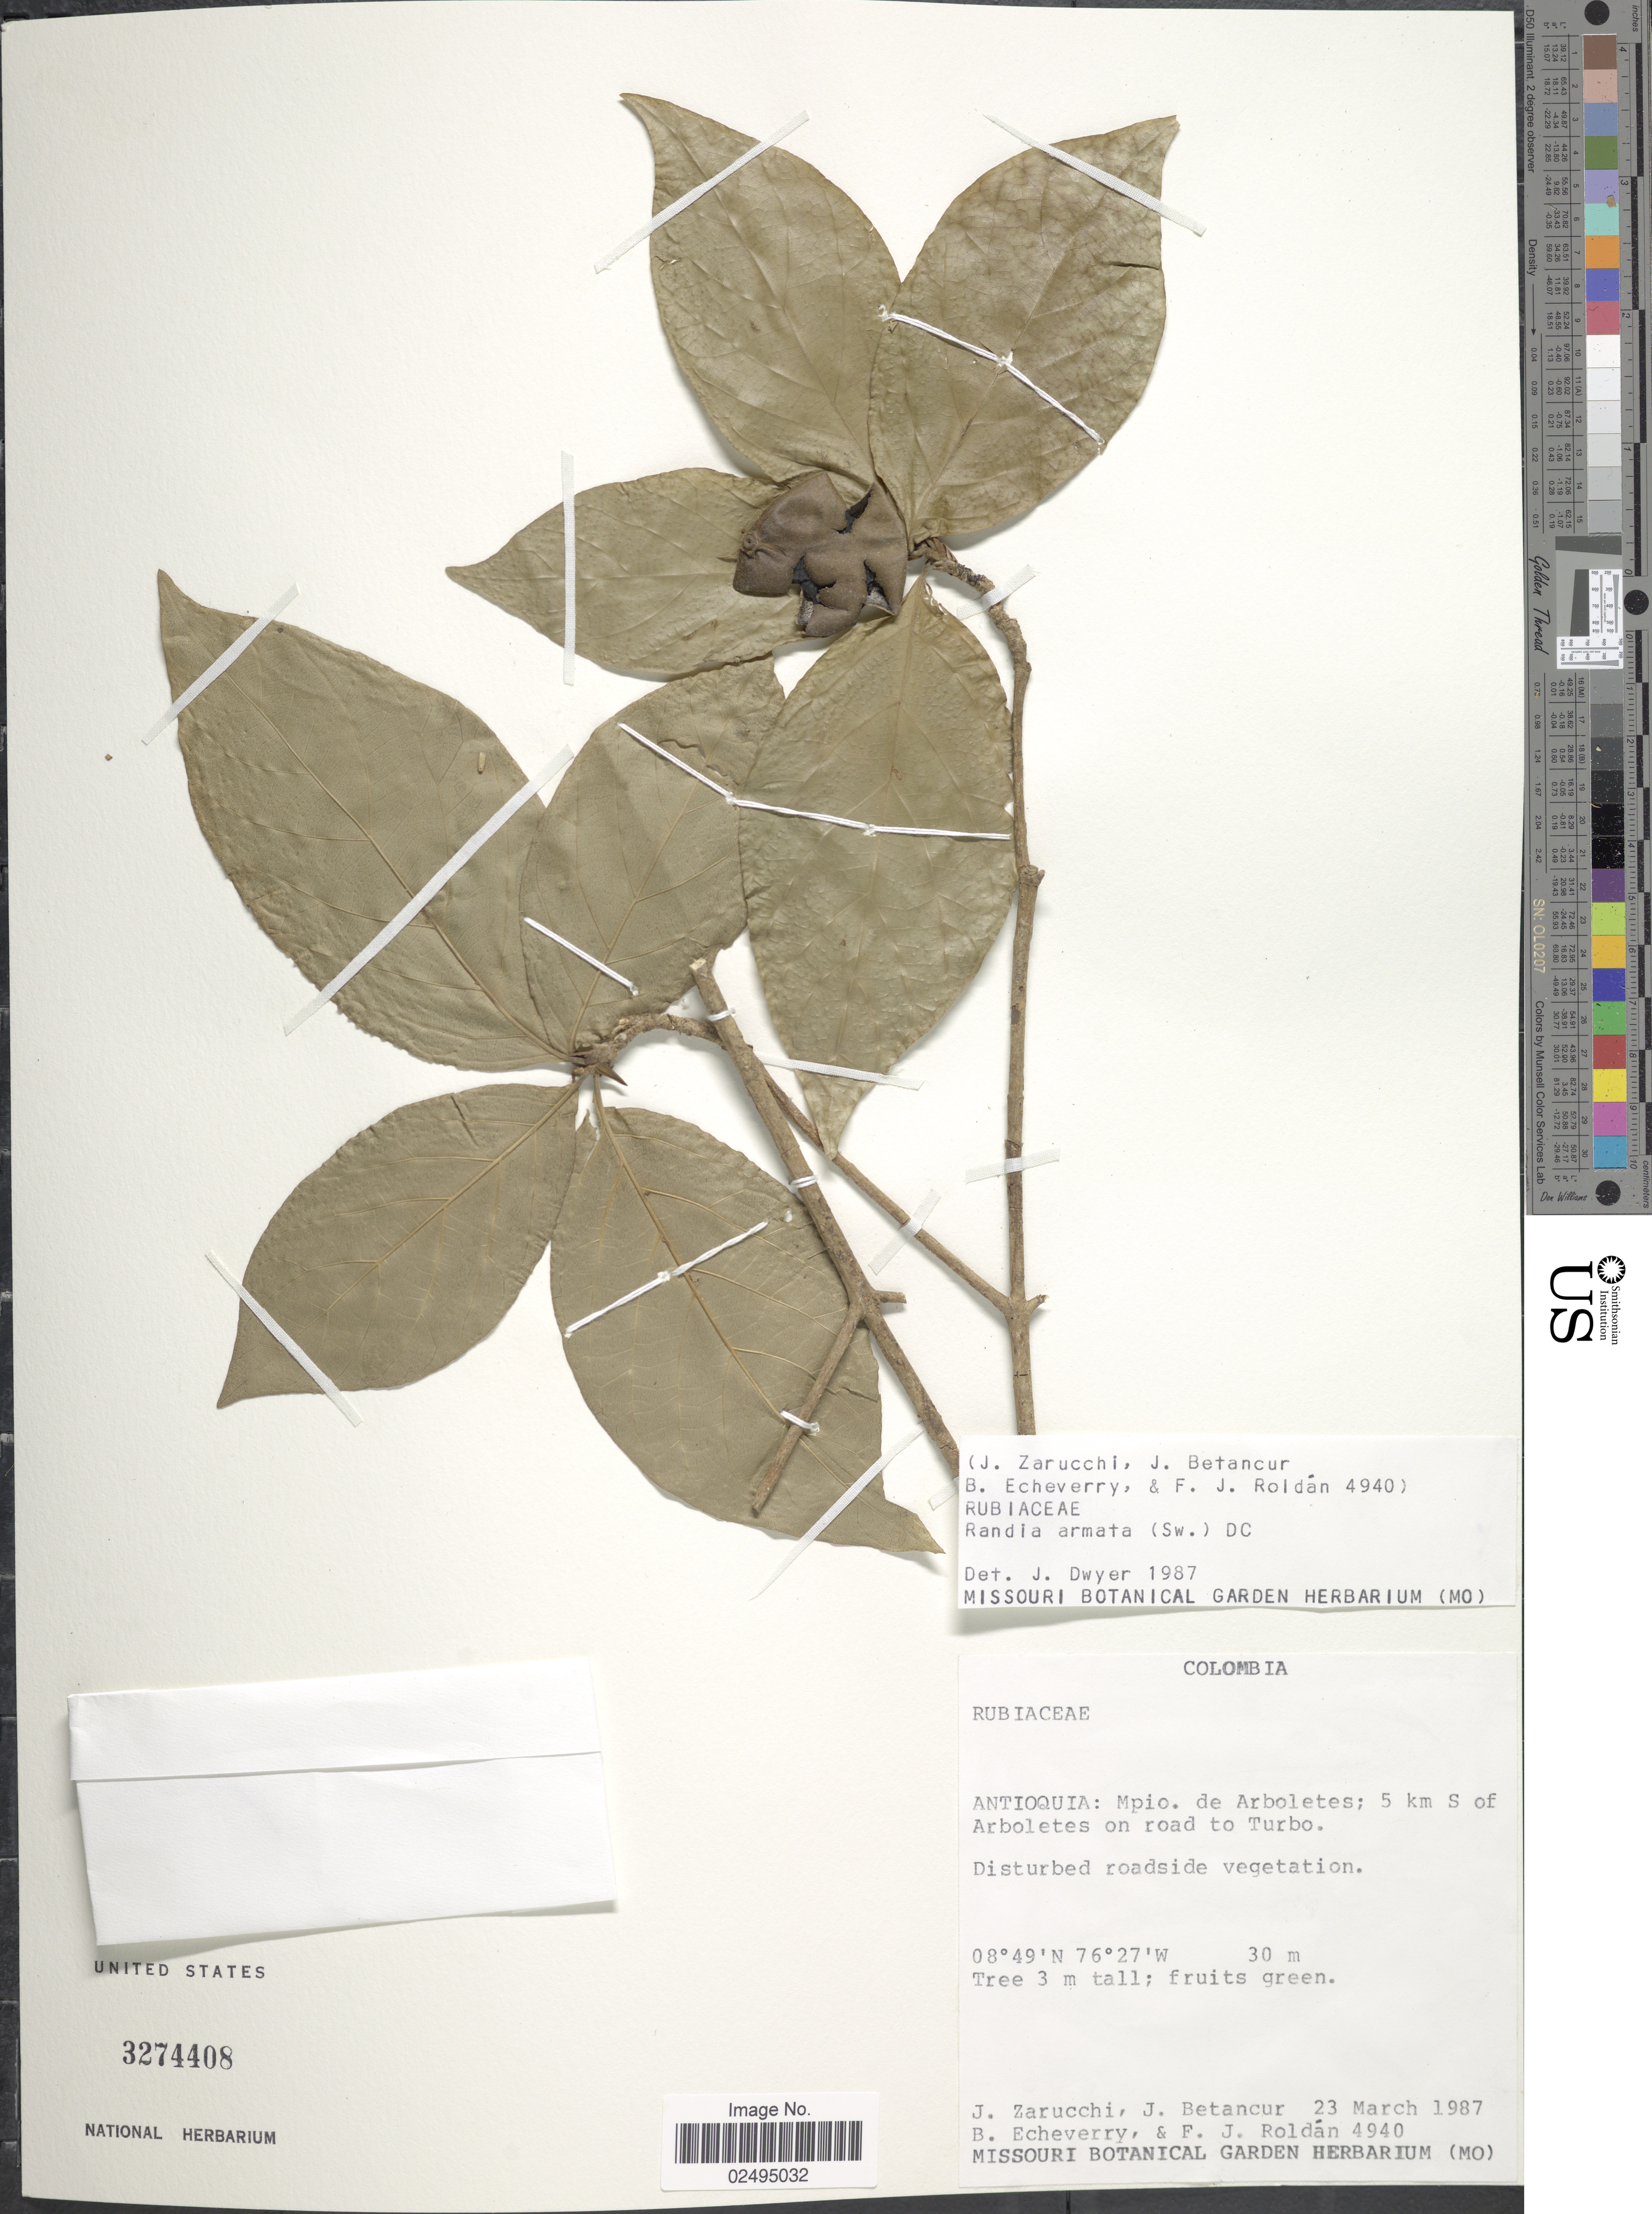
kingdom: Plantae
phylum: Tracheophyta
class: Magnoliopsida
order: Gentianales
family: Rubiaceae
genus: Randia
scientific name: Randia armata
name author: (Sw.) DC.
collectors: J. L. Zarucchi, J. Betancur, B. Echeverry & F. J. Roldán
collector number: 4940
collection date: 1987-03-23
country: Colombia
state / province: Antioquia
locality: Mpio. de Arboletes; 5 km S of Arboletes on road to Turbo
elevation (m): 30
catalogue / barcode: US 3274408